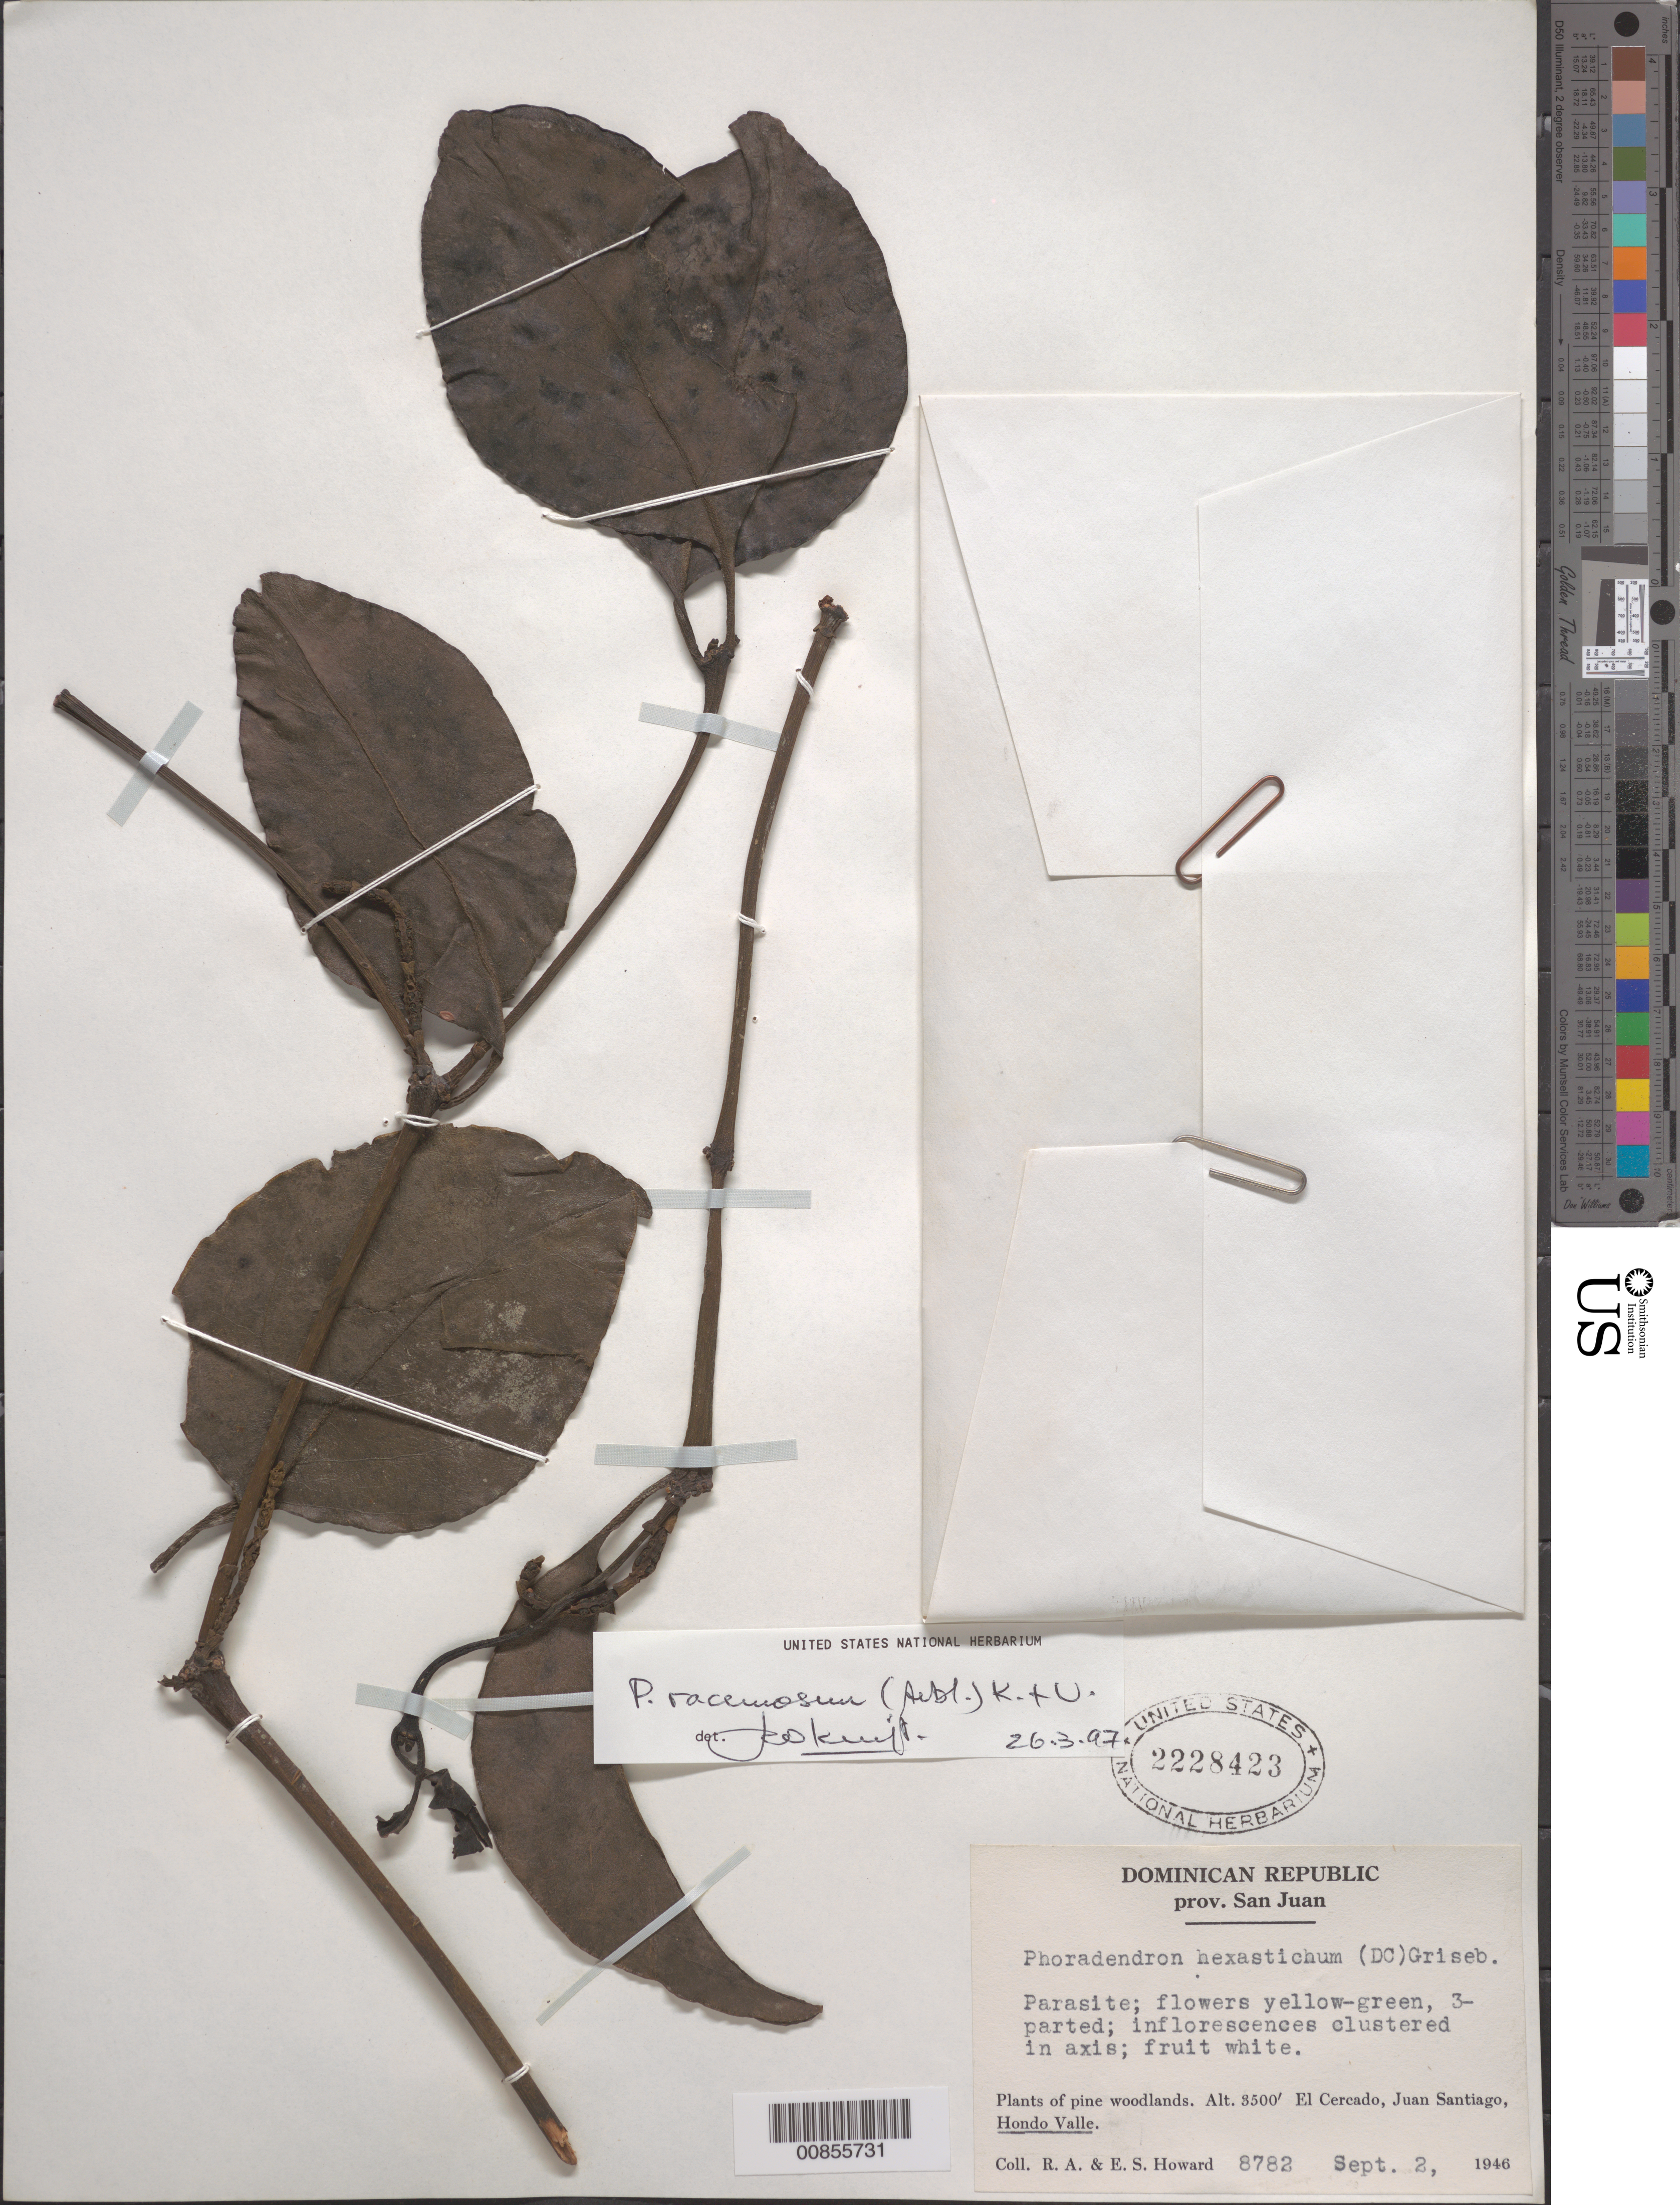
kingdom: Plantae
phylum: Tracheophyta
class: Magnoliopsida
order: Santalales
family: Viscaceae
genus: Phoradendron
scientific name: Phoradendron racemosum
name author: (Aubl.) Krug & Urb.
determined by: Kuijt, Job, (CANADA)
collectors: R. A. Howard & E. S. Howard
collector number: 8782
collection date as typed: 02 Sep 1946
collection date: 1946-09-02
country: Dominican Republic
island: Hispaniola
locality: El Cercado, Juan Santiago, Hondo Valle.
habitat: Pine woodlands.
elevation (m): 1067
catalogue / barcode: US 2228423